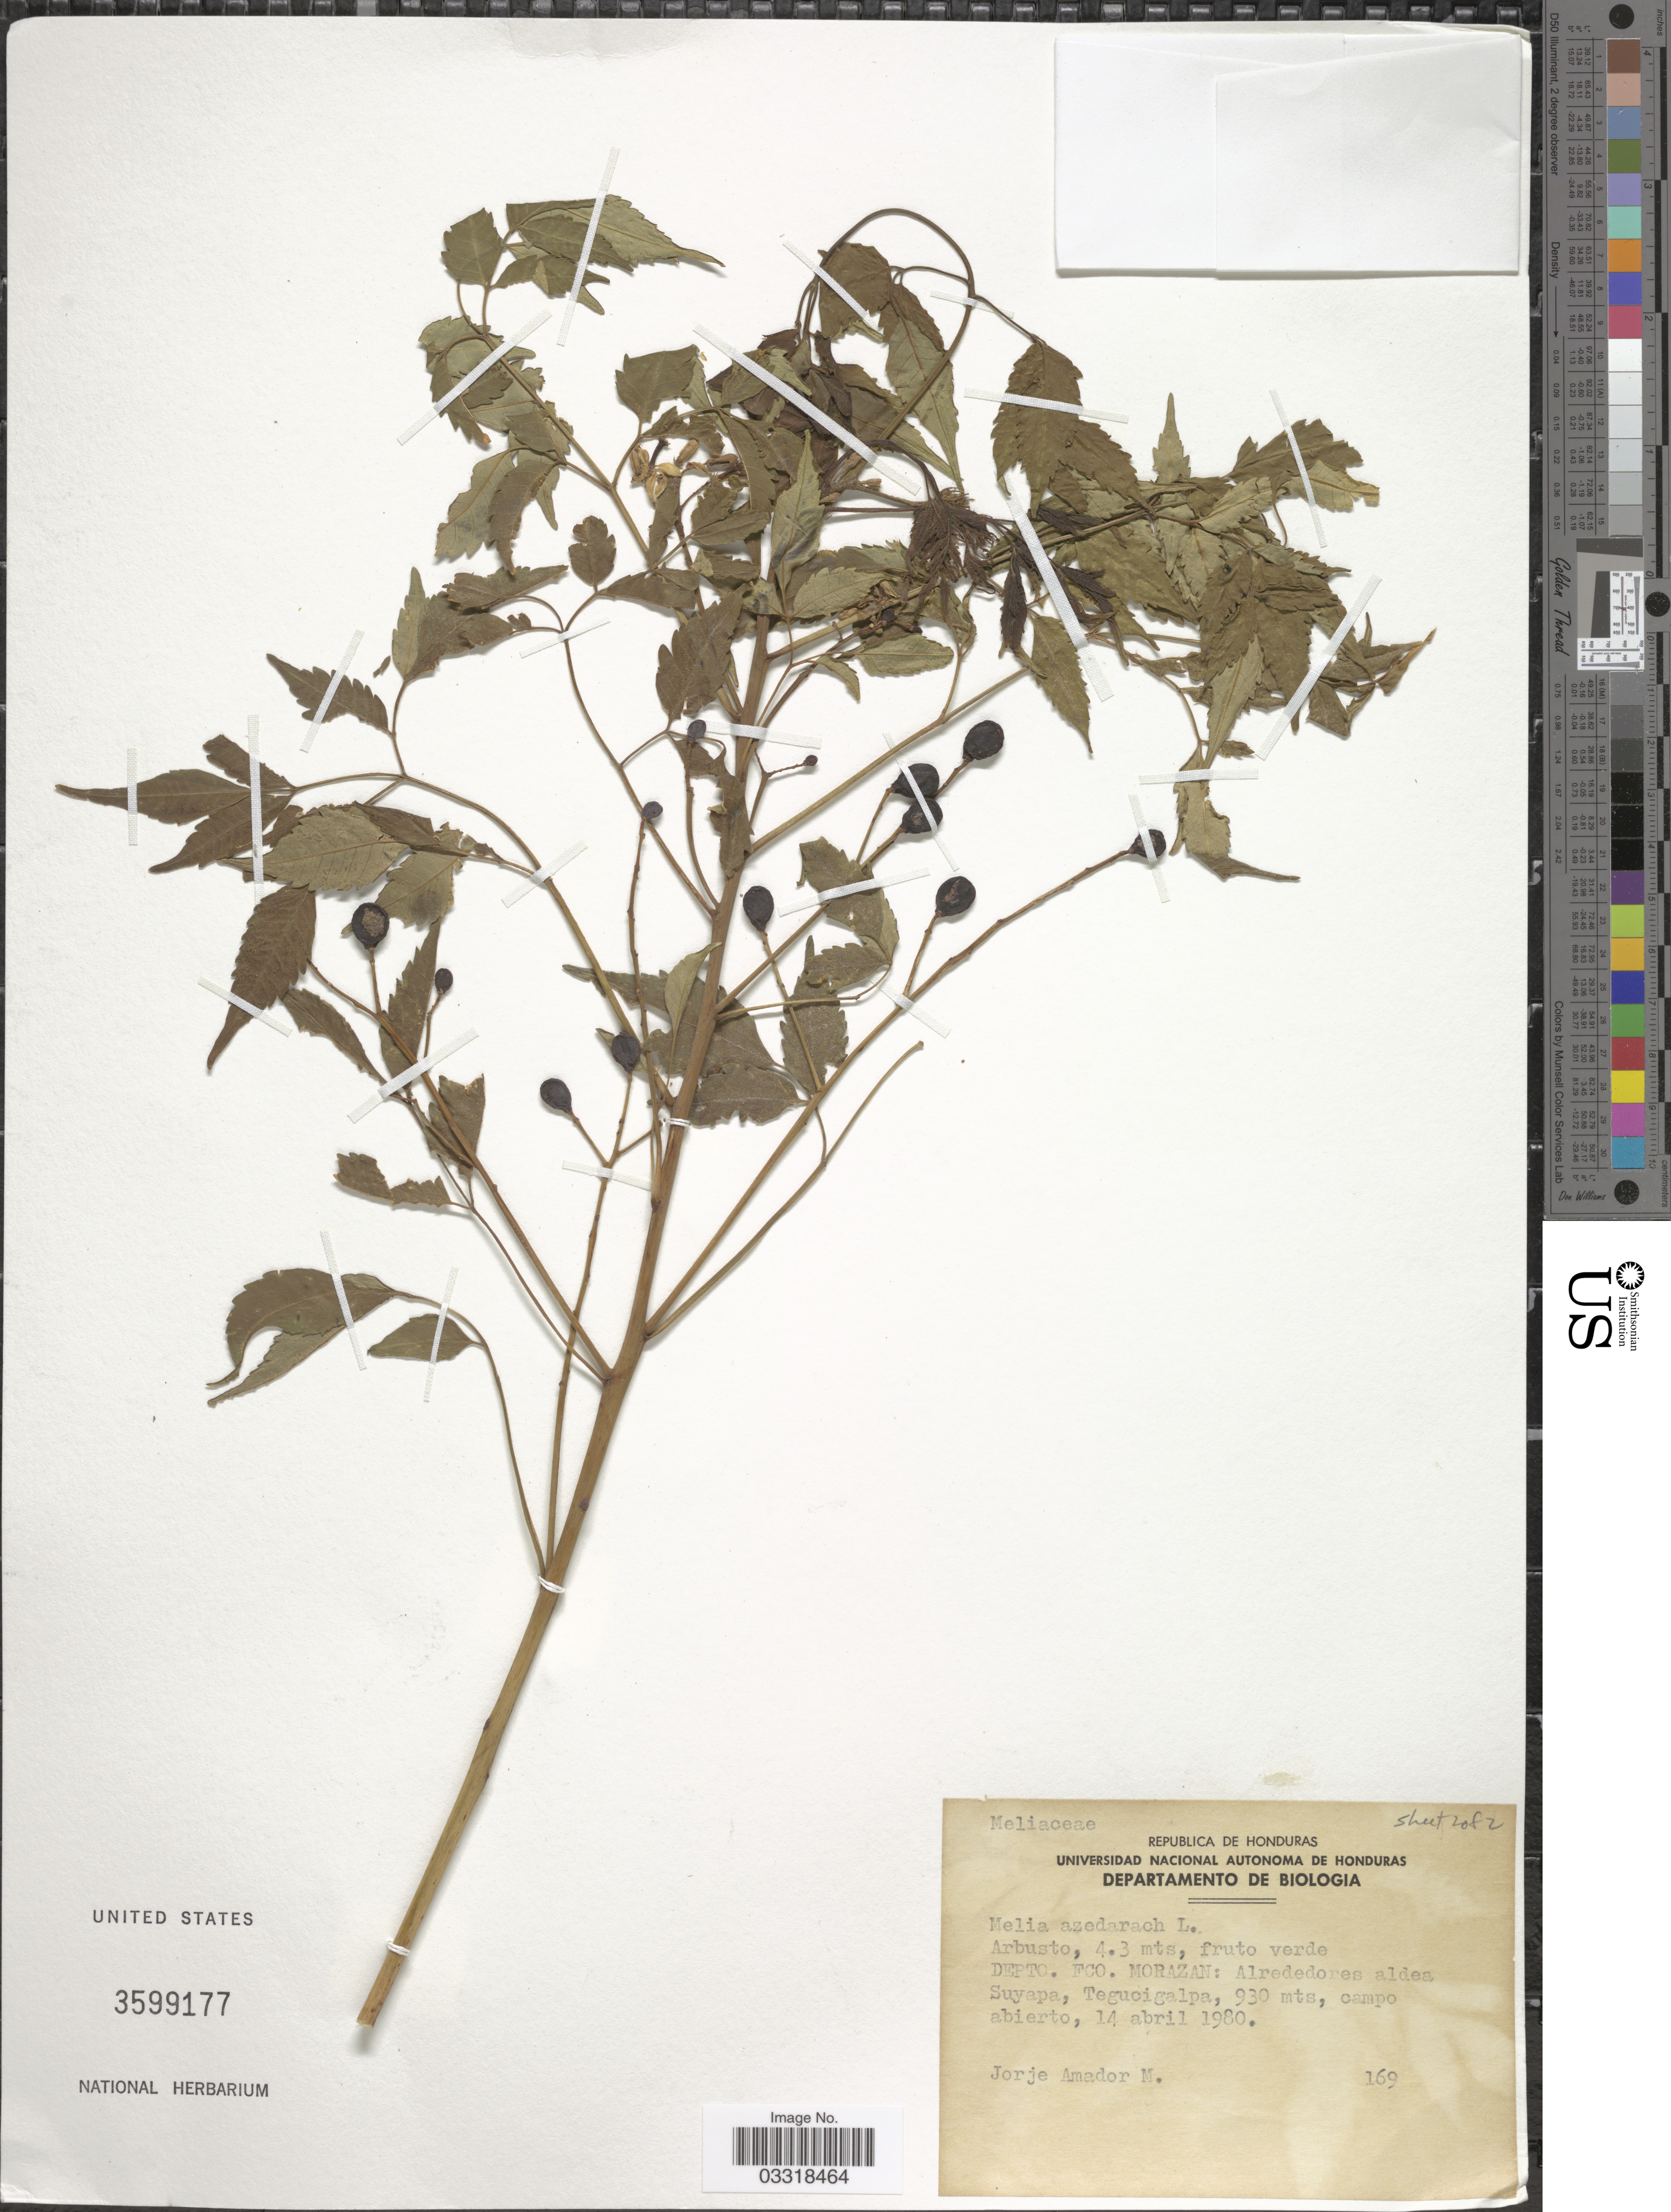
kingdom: Plantae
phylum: Tracheophyta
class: Magnoliopsida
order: Sapindales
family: Meliaceae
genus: Melia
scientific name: Melia azedarach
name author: L.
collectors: J. Amador M.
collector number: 169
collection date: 1980-04-14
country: Honduras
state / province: Fco. Morazán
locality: Depto. Fco. Morazan: Alrededores aldea Suyapa, Tegucigalpa.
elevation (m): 930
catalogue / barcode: US 3599177